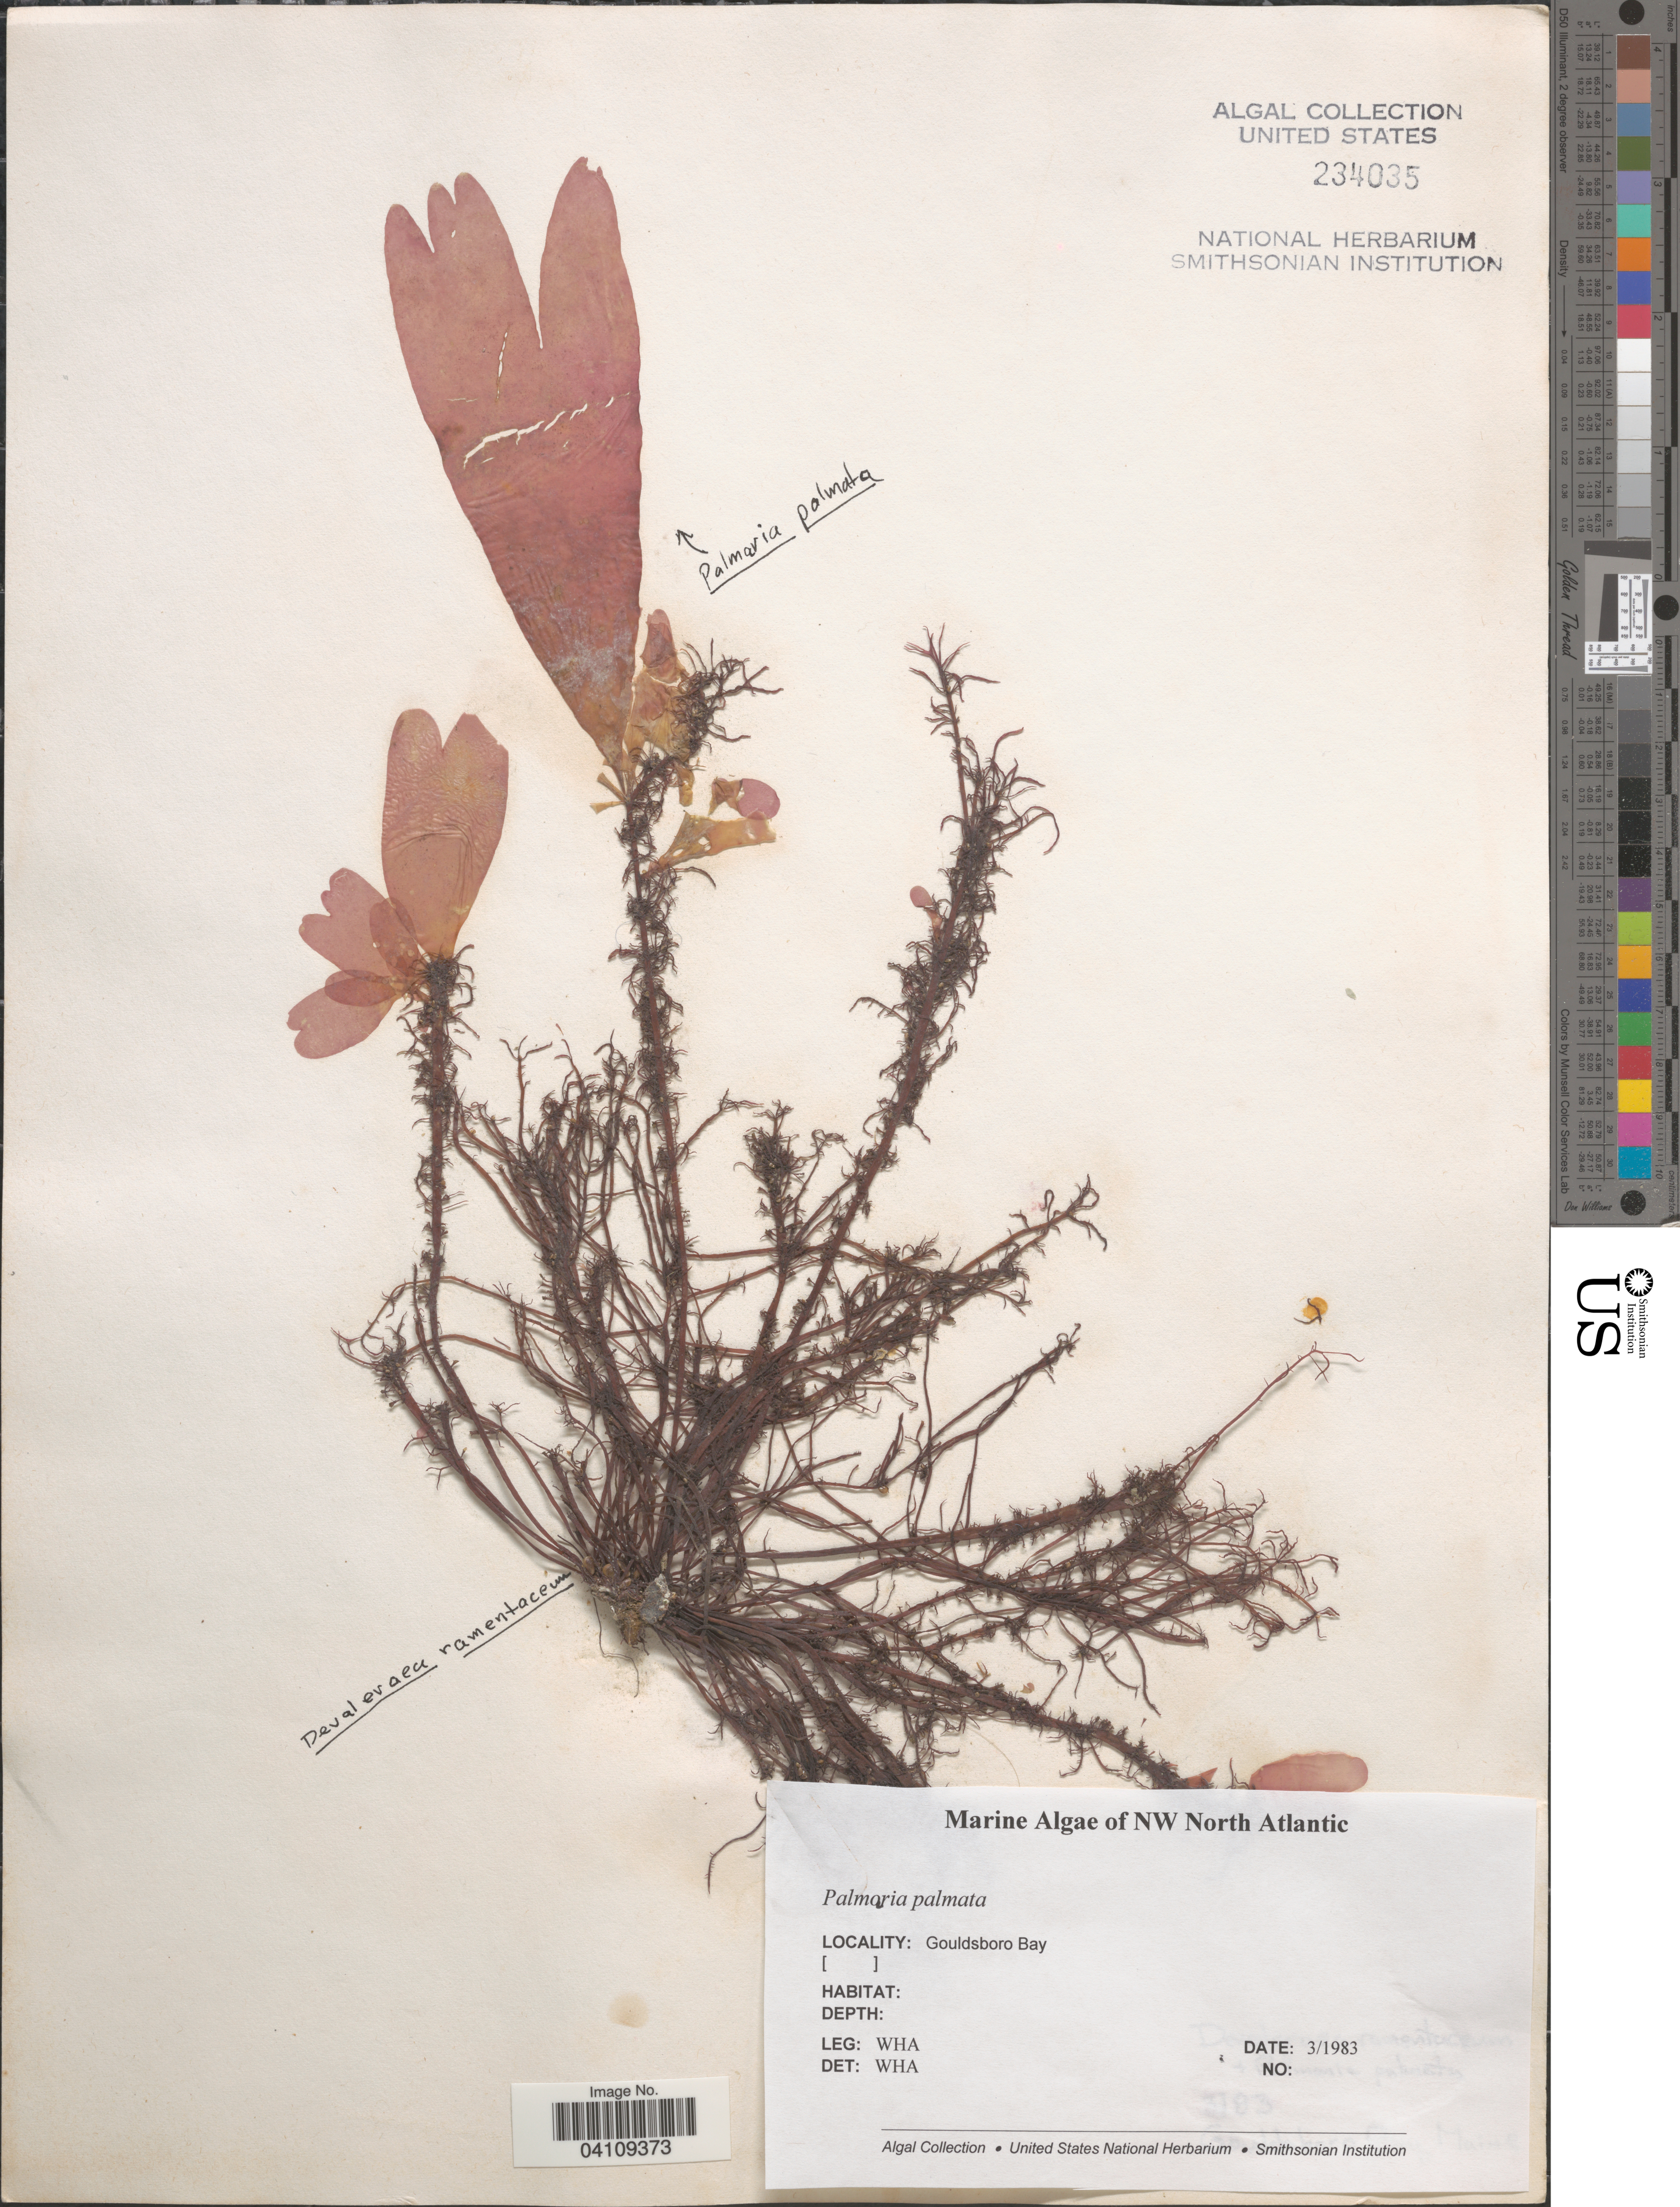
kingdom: Plantae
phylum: Rhodophyta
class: Florideophyceae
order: Palmariales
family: Palmariaceae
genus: Palmaria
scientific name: Palmaria palmata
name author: (L.) F. Weber & D. Mohr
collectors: W. H. Adey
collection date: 1983-03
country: United States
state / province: Maine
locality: NW North Atlantic. Gouldsboro Bay.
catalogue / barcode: US 234035